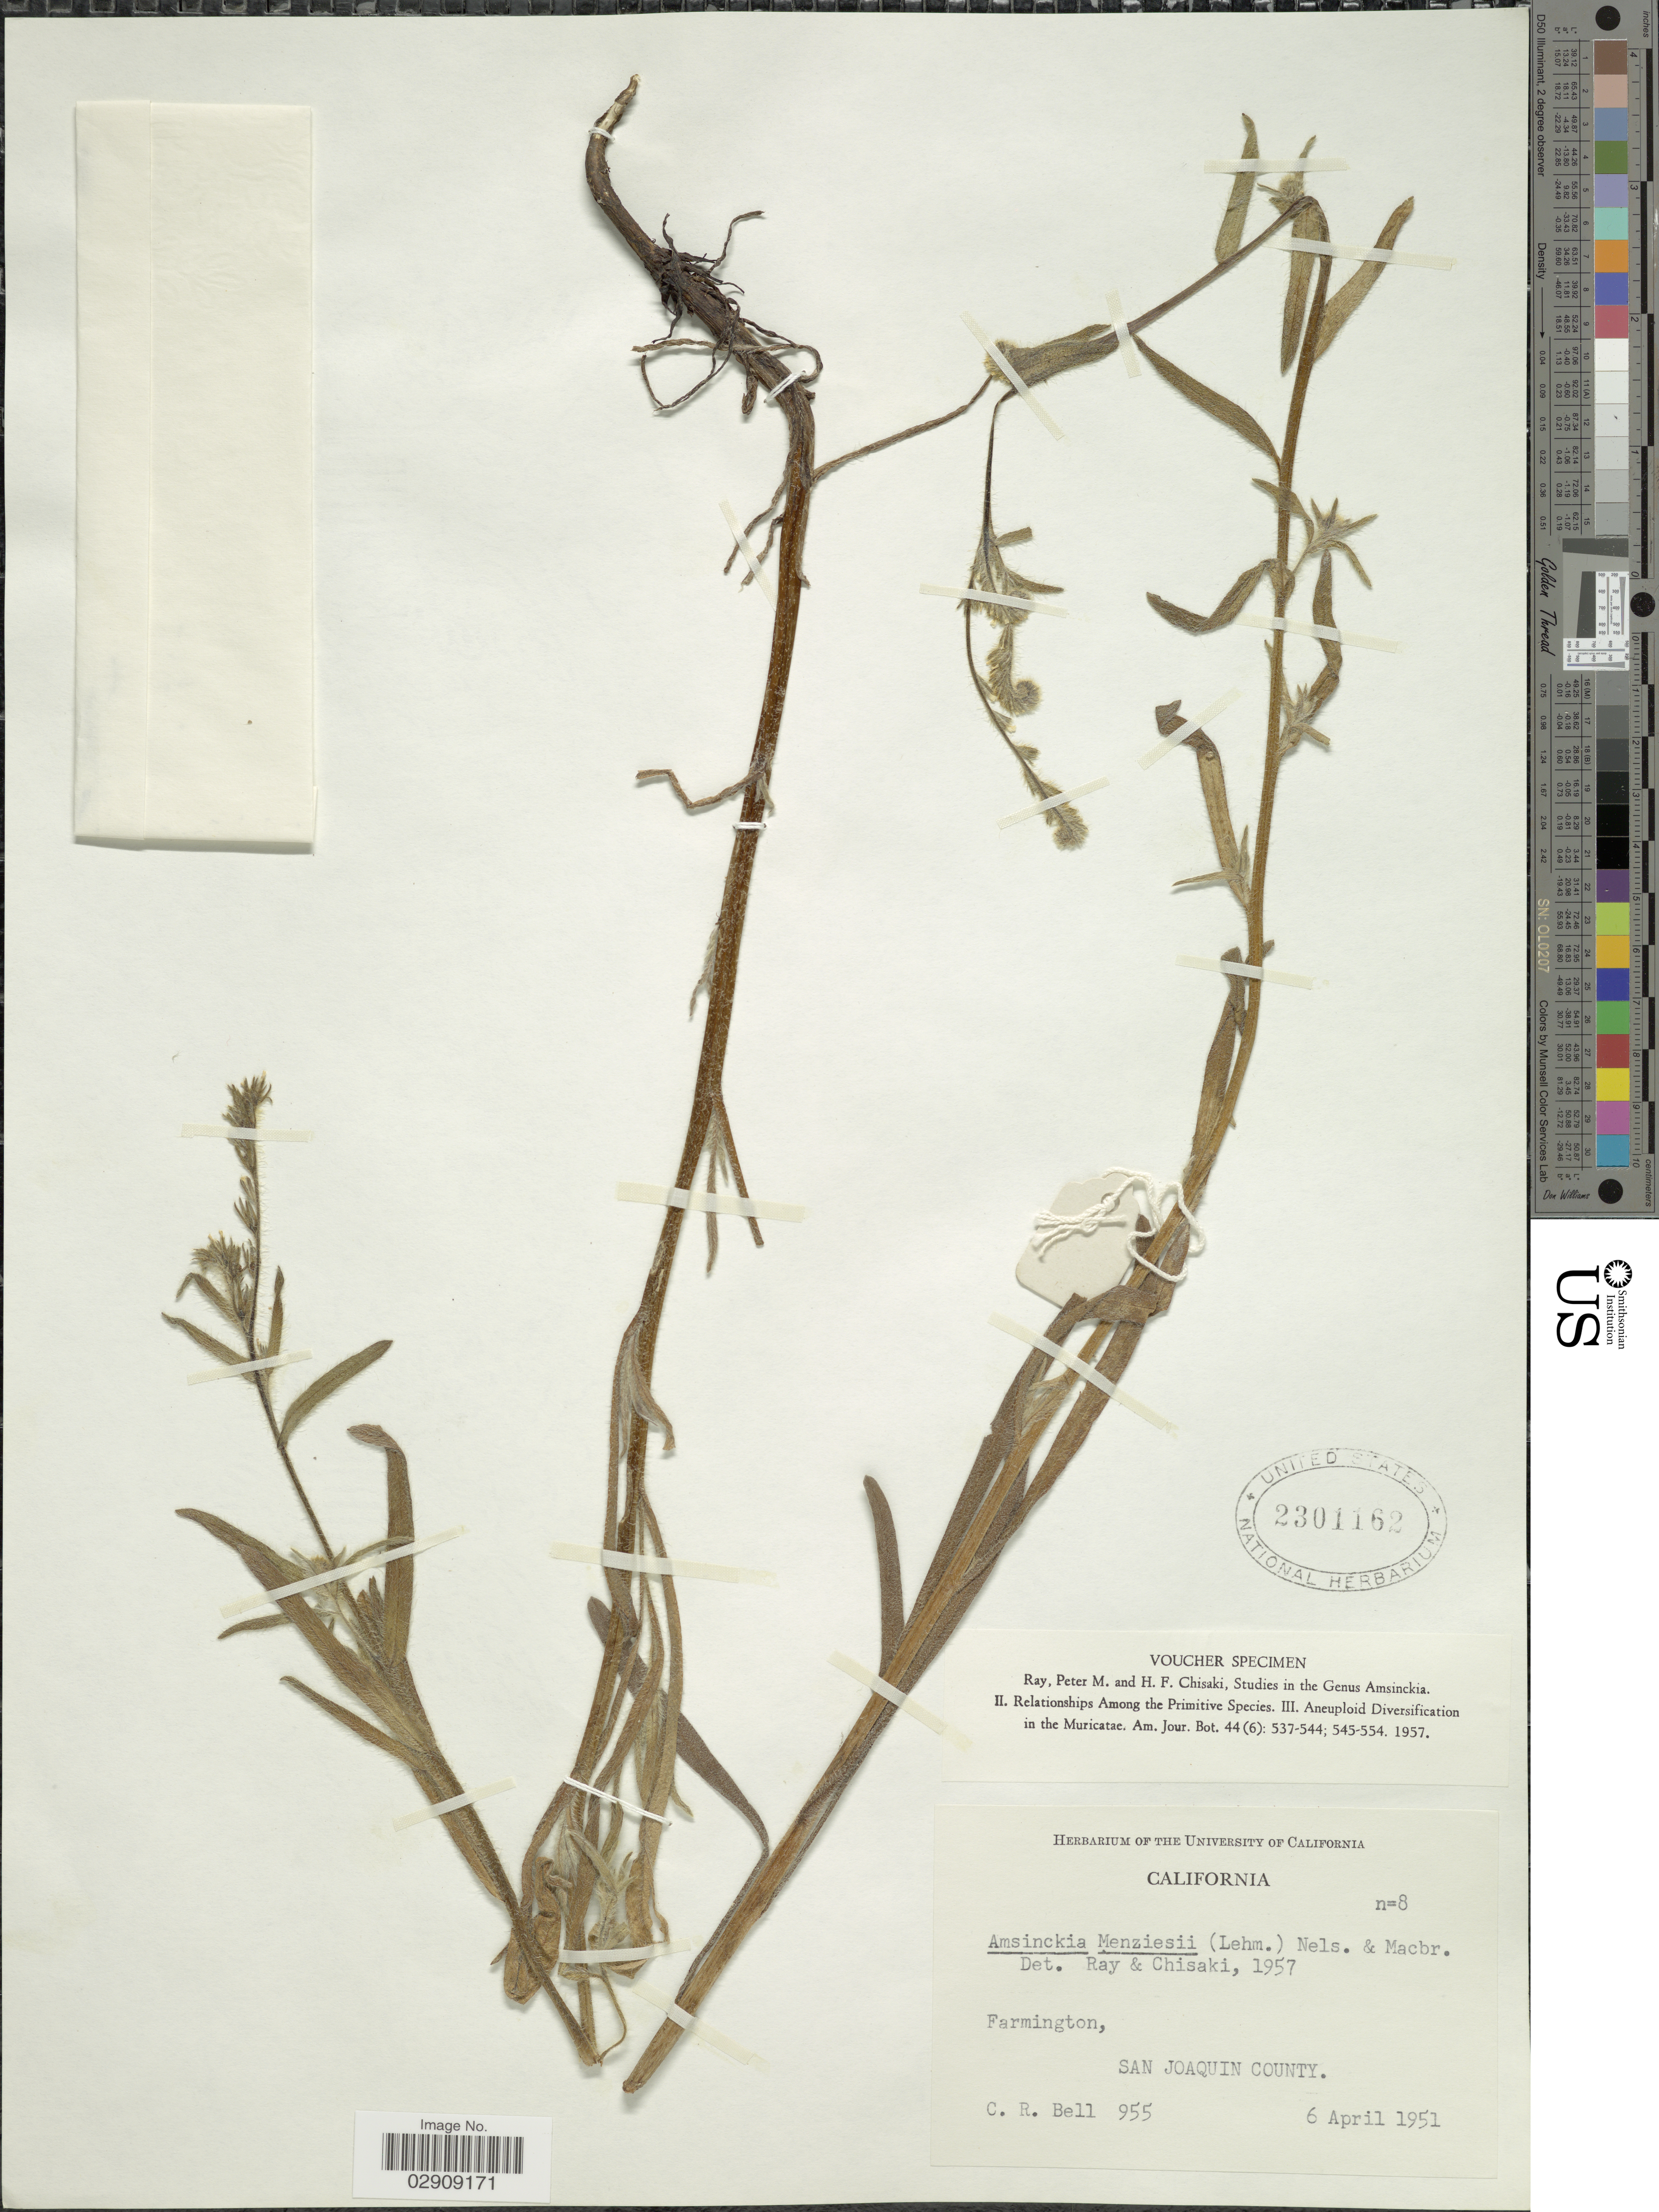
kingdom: Plantae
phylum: Tracheophyta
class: Magnoliopsida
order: Boraginales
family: Boraginaceae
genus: Amsinckia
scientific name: Amsinckia menziesii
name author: A. Nelson & J.F. Macbr.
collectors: C. R. Bell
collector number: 955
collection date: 1951-04-06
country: United States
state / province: California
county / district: San Joaquin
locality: Farmington, San Joaquin County.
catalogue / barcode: US 2301162